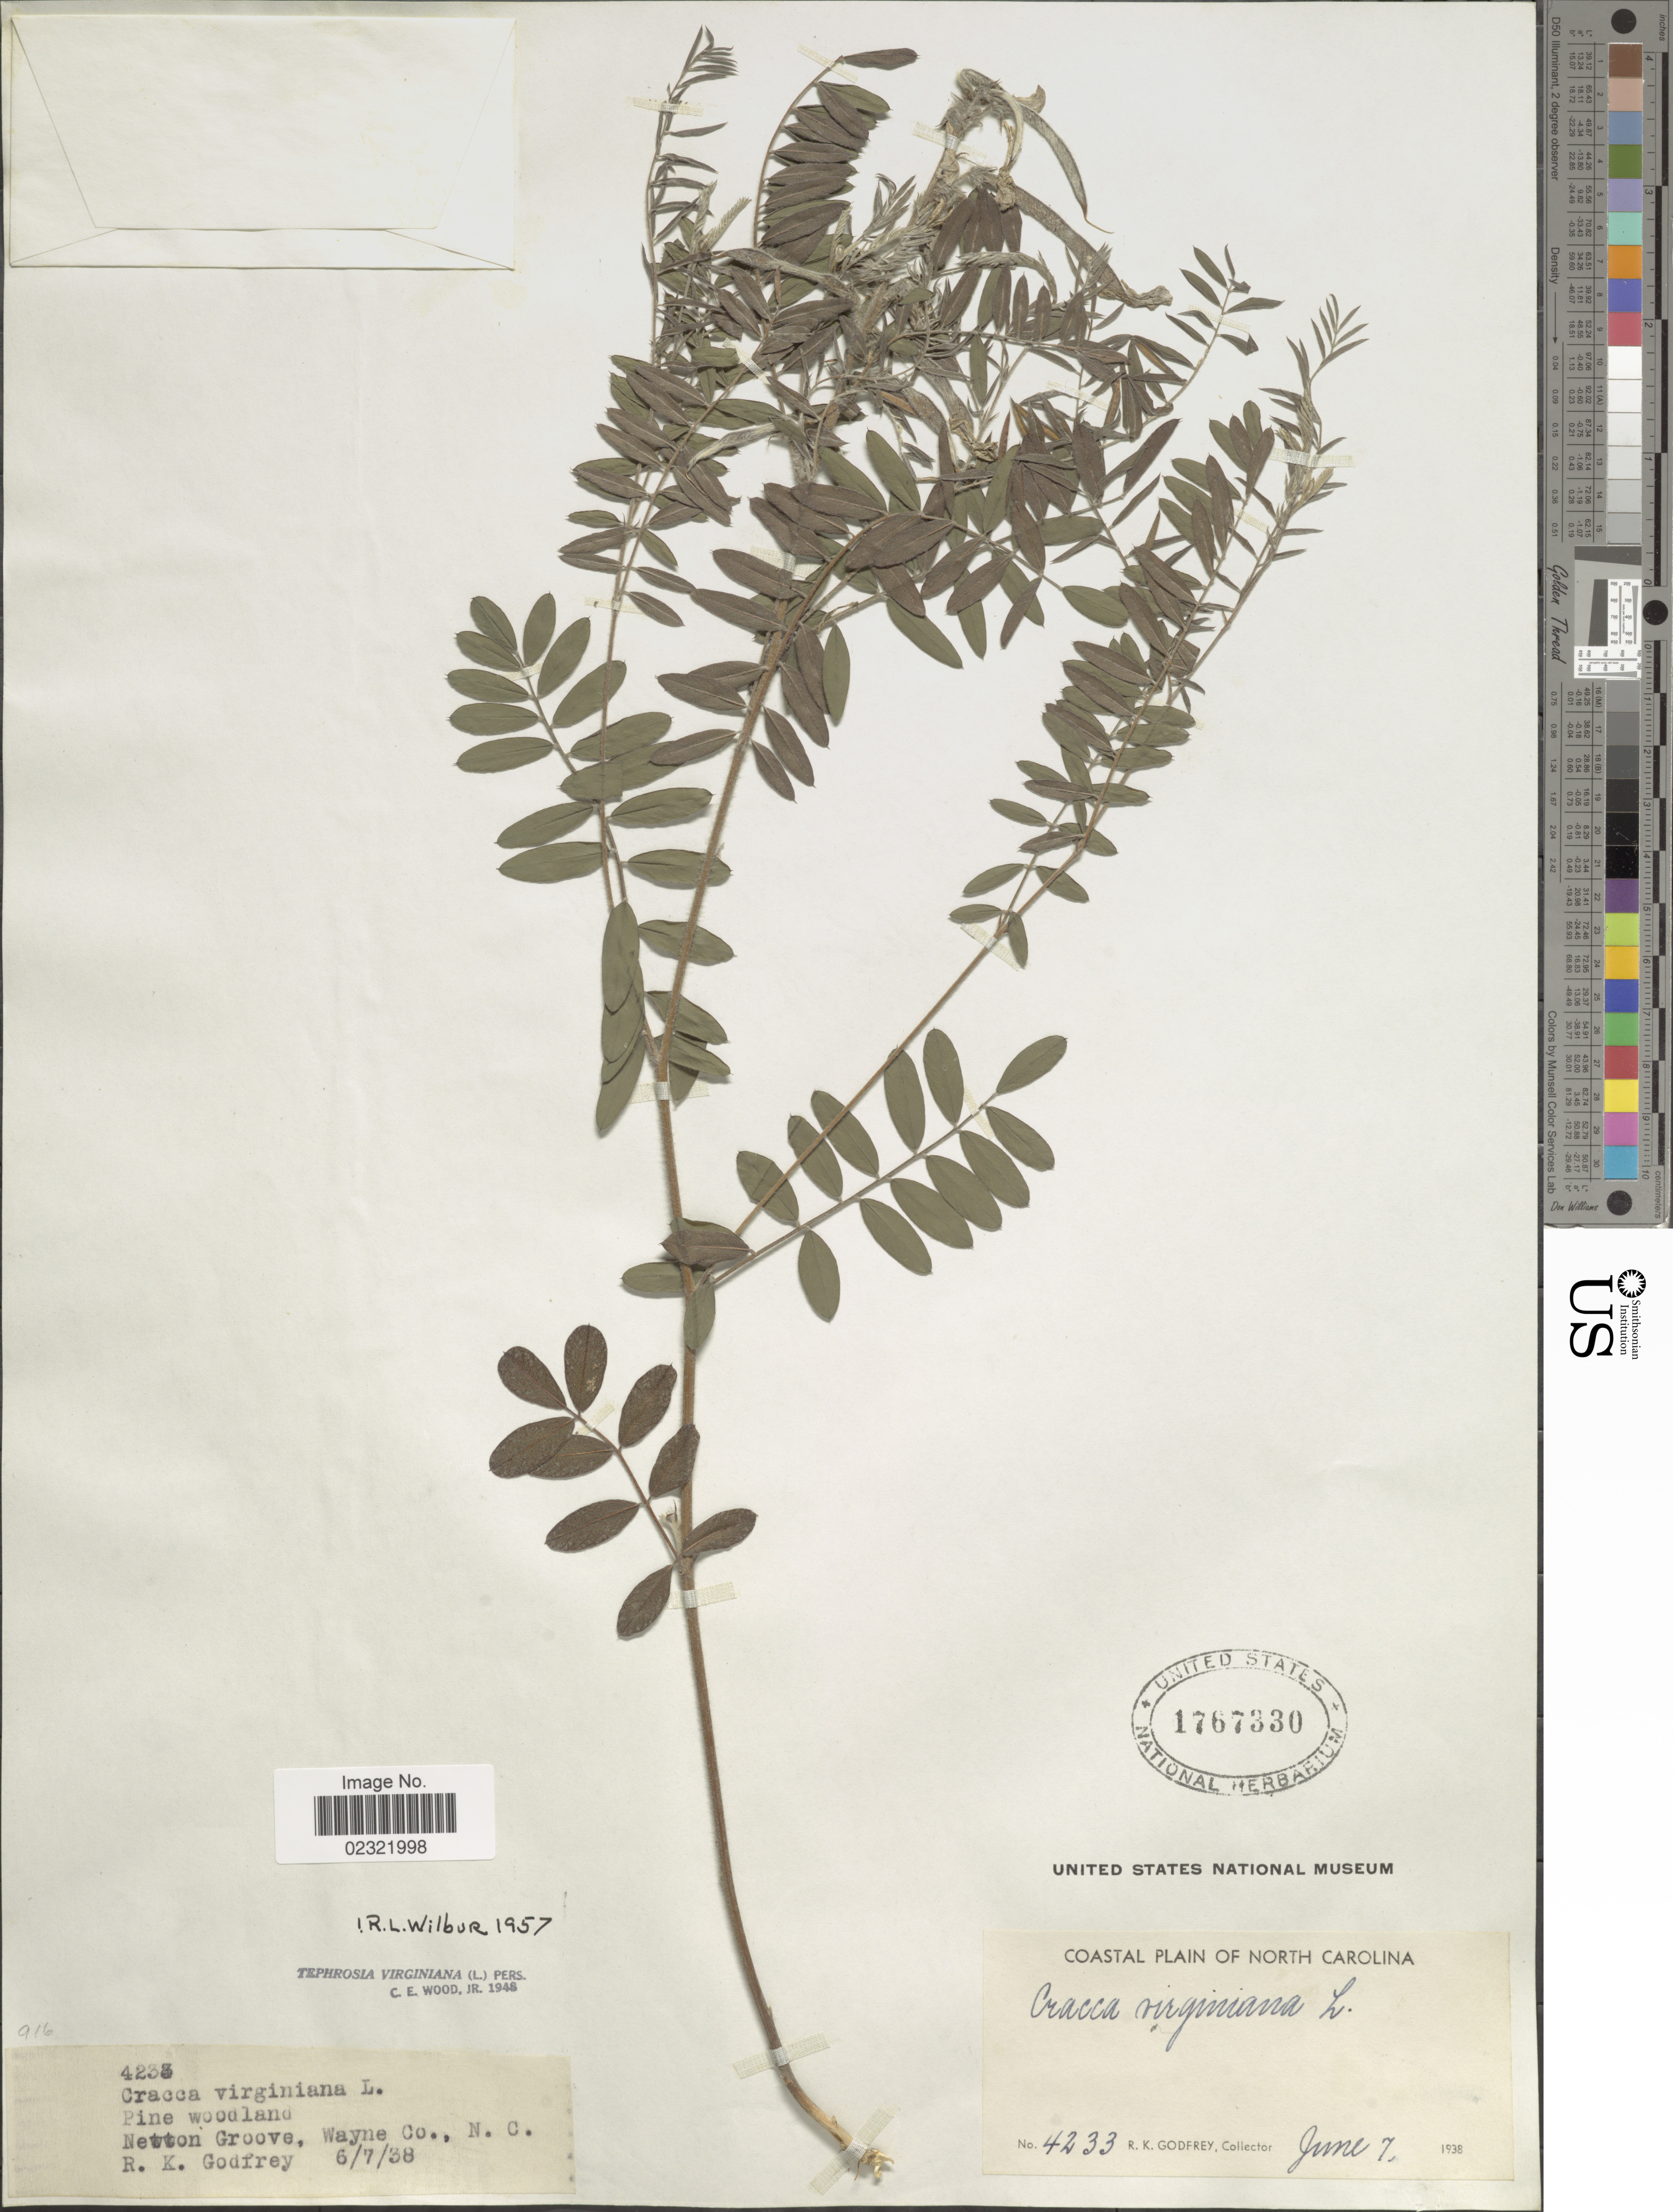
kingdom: Plantae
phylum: Tracheophyta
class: Magnoliopsida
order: Fabales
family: Fabaceae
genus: Tephrosia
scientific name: Tephrosia virginiana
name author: (L.) Pers.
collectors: R. K. Godfrey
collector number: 4233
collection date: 1938-06-07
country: United States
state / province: North Carolina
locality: Coastal Plain of North Carolina, Pine woodland, Newton Groove, ayne Co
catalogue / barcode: US 1767330